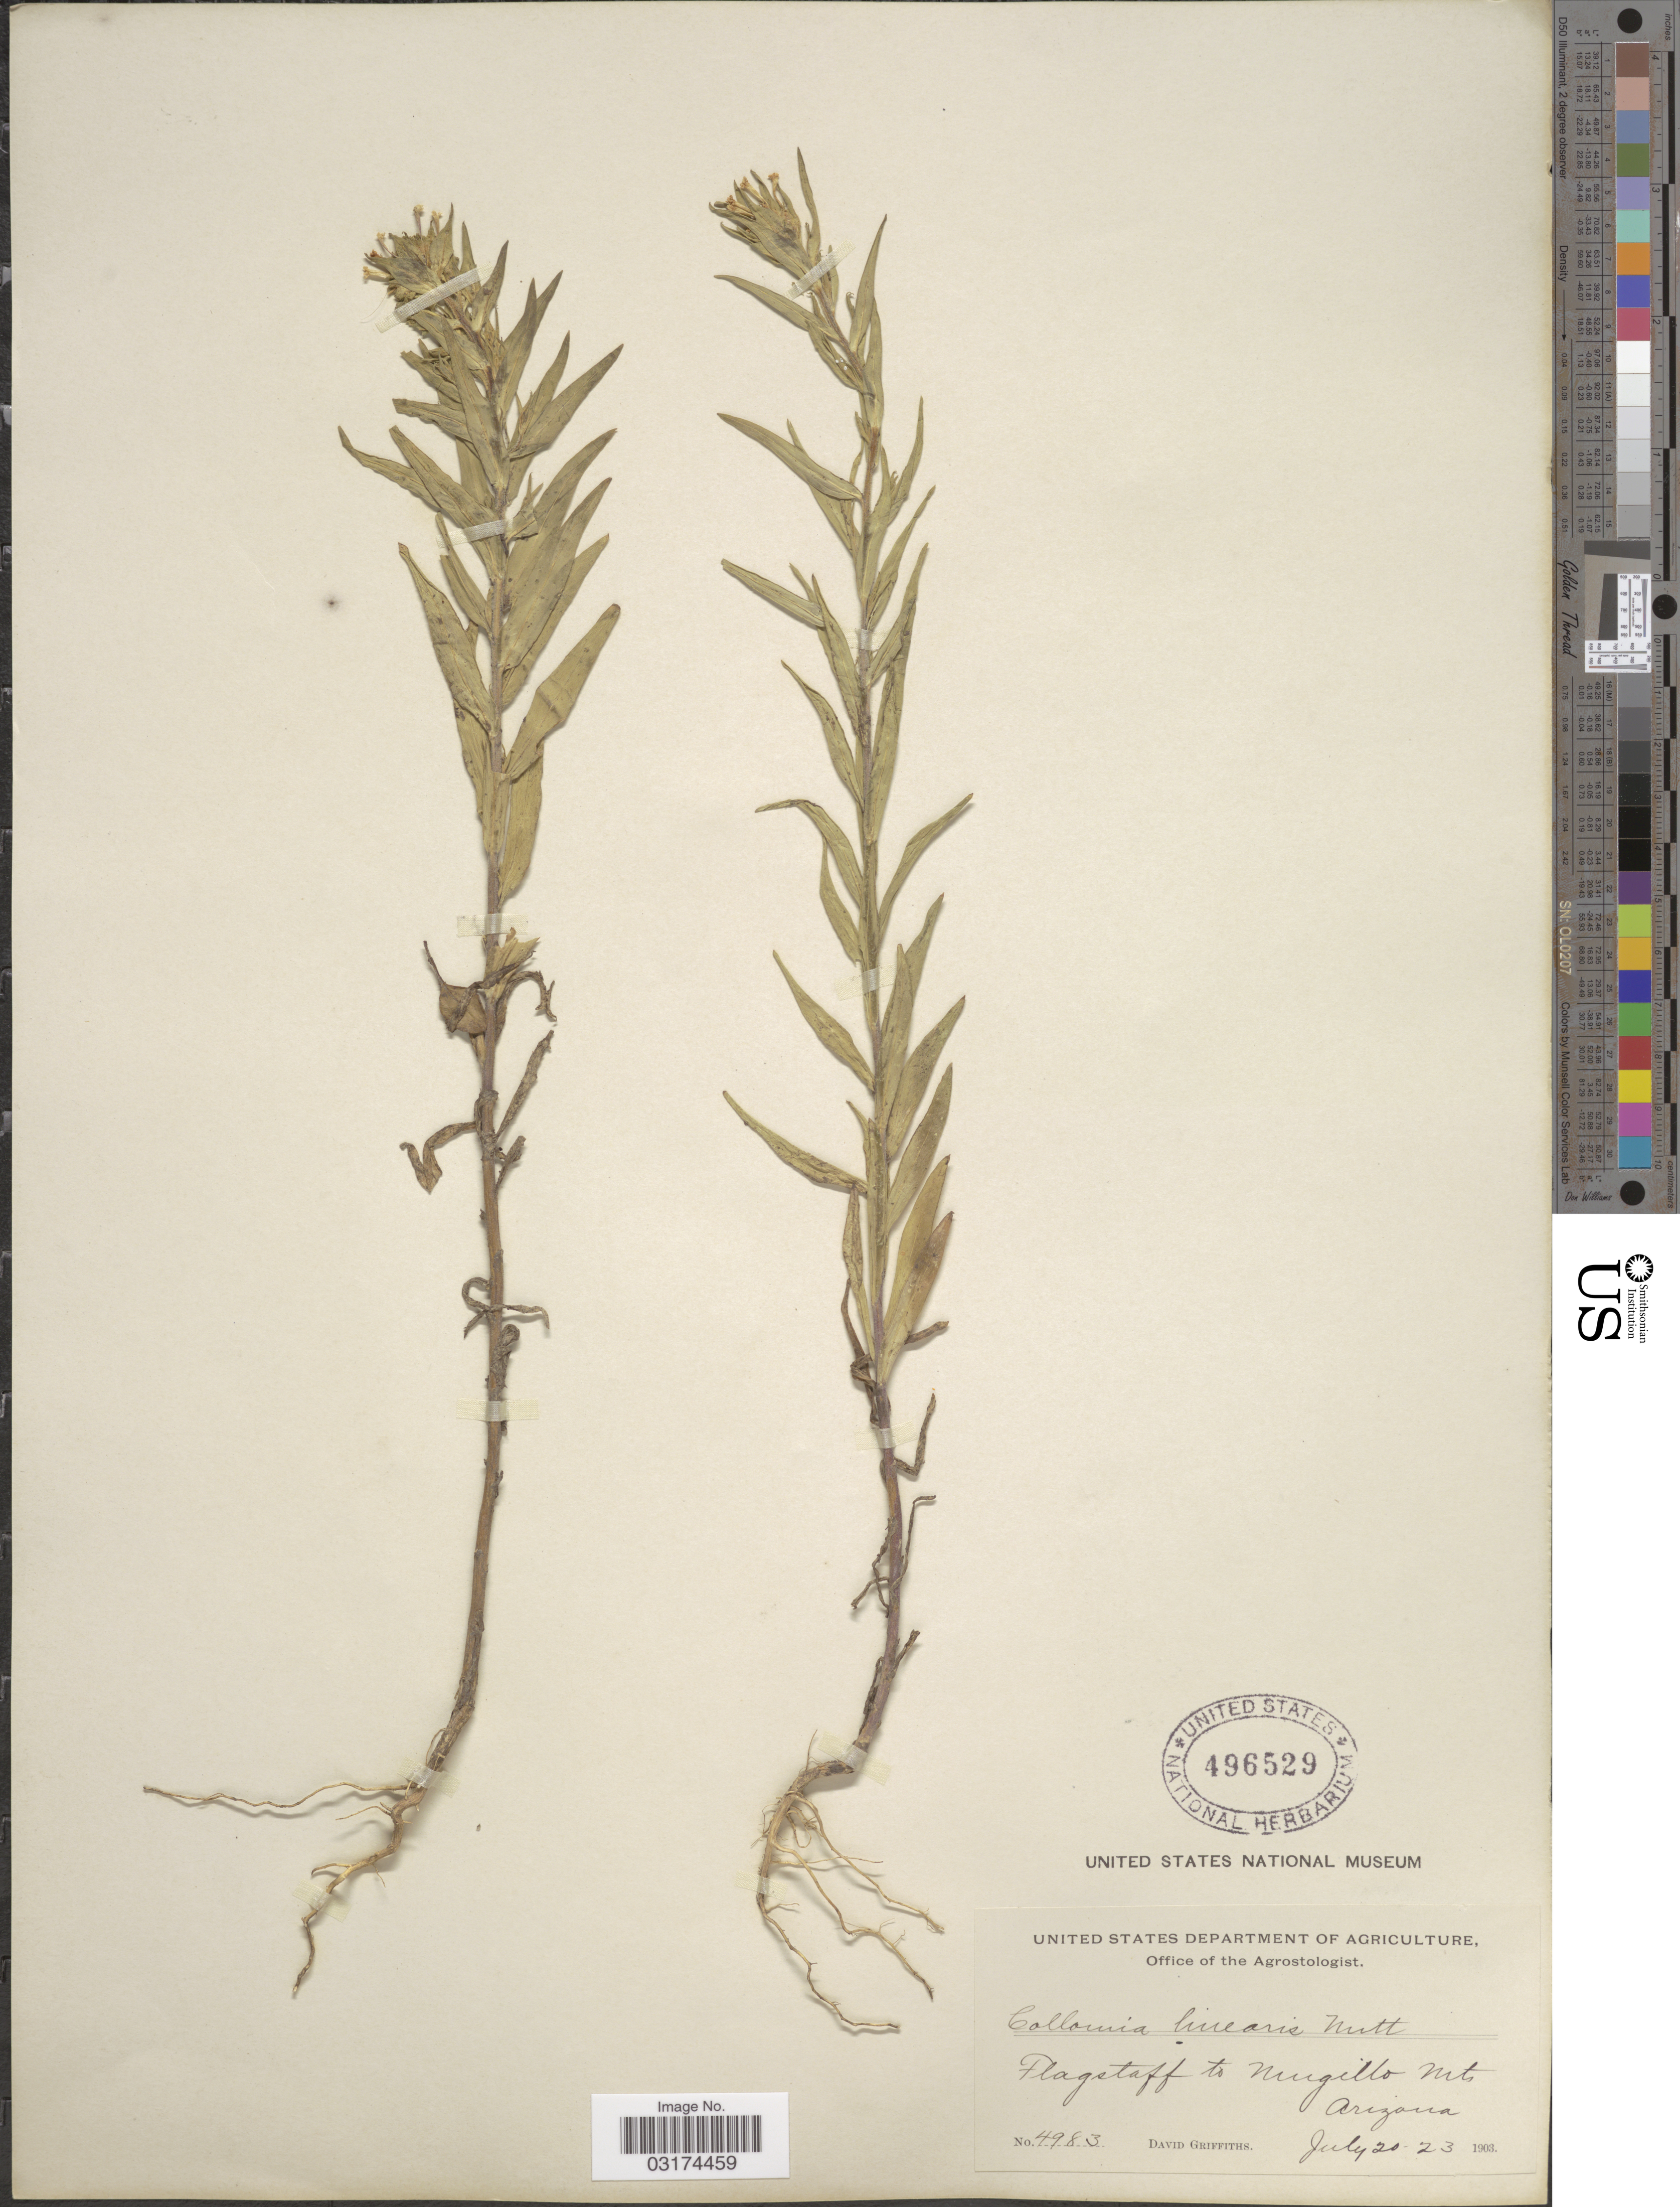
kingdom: Plantae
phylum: Tracheophyta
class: Magnoliopsida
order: Ericales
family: Polemoniaceae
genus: Collomia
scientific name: Collomia linearis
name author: Nutt.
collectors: D. Griffiths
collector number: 4983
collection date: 1903-07-20/1903-07-23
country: United States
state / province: Arizona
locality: Flagstaff to Mugello Mts.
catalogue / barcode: US 496529